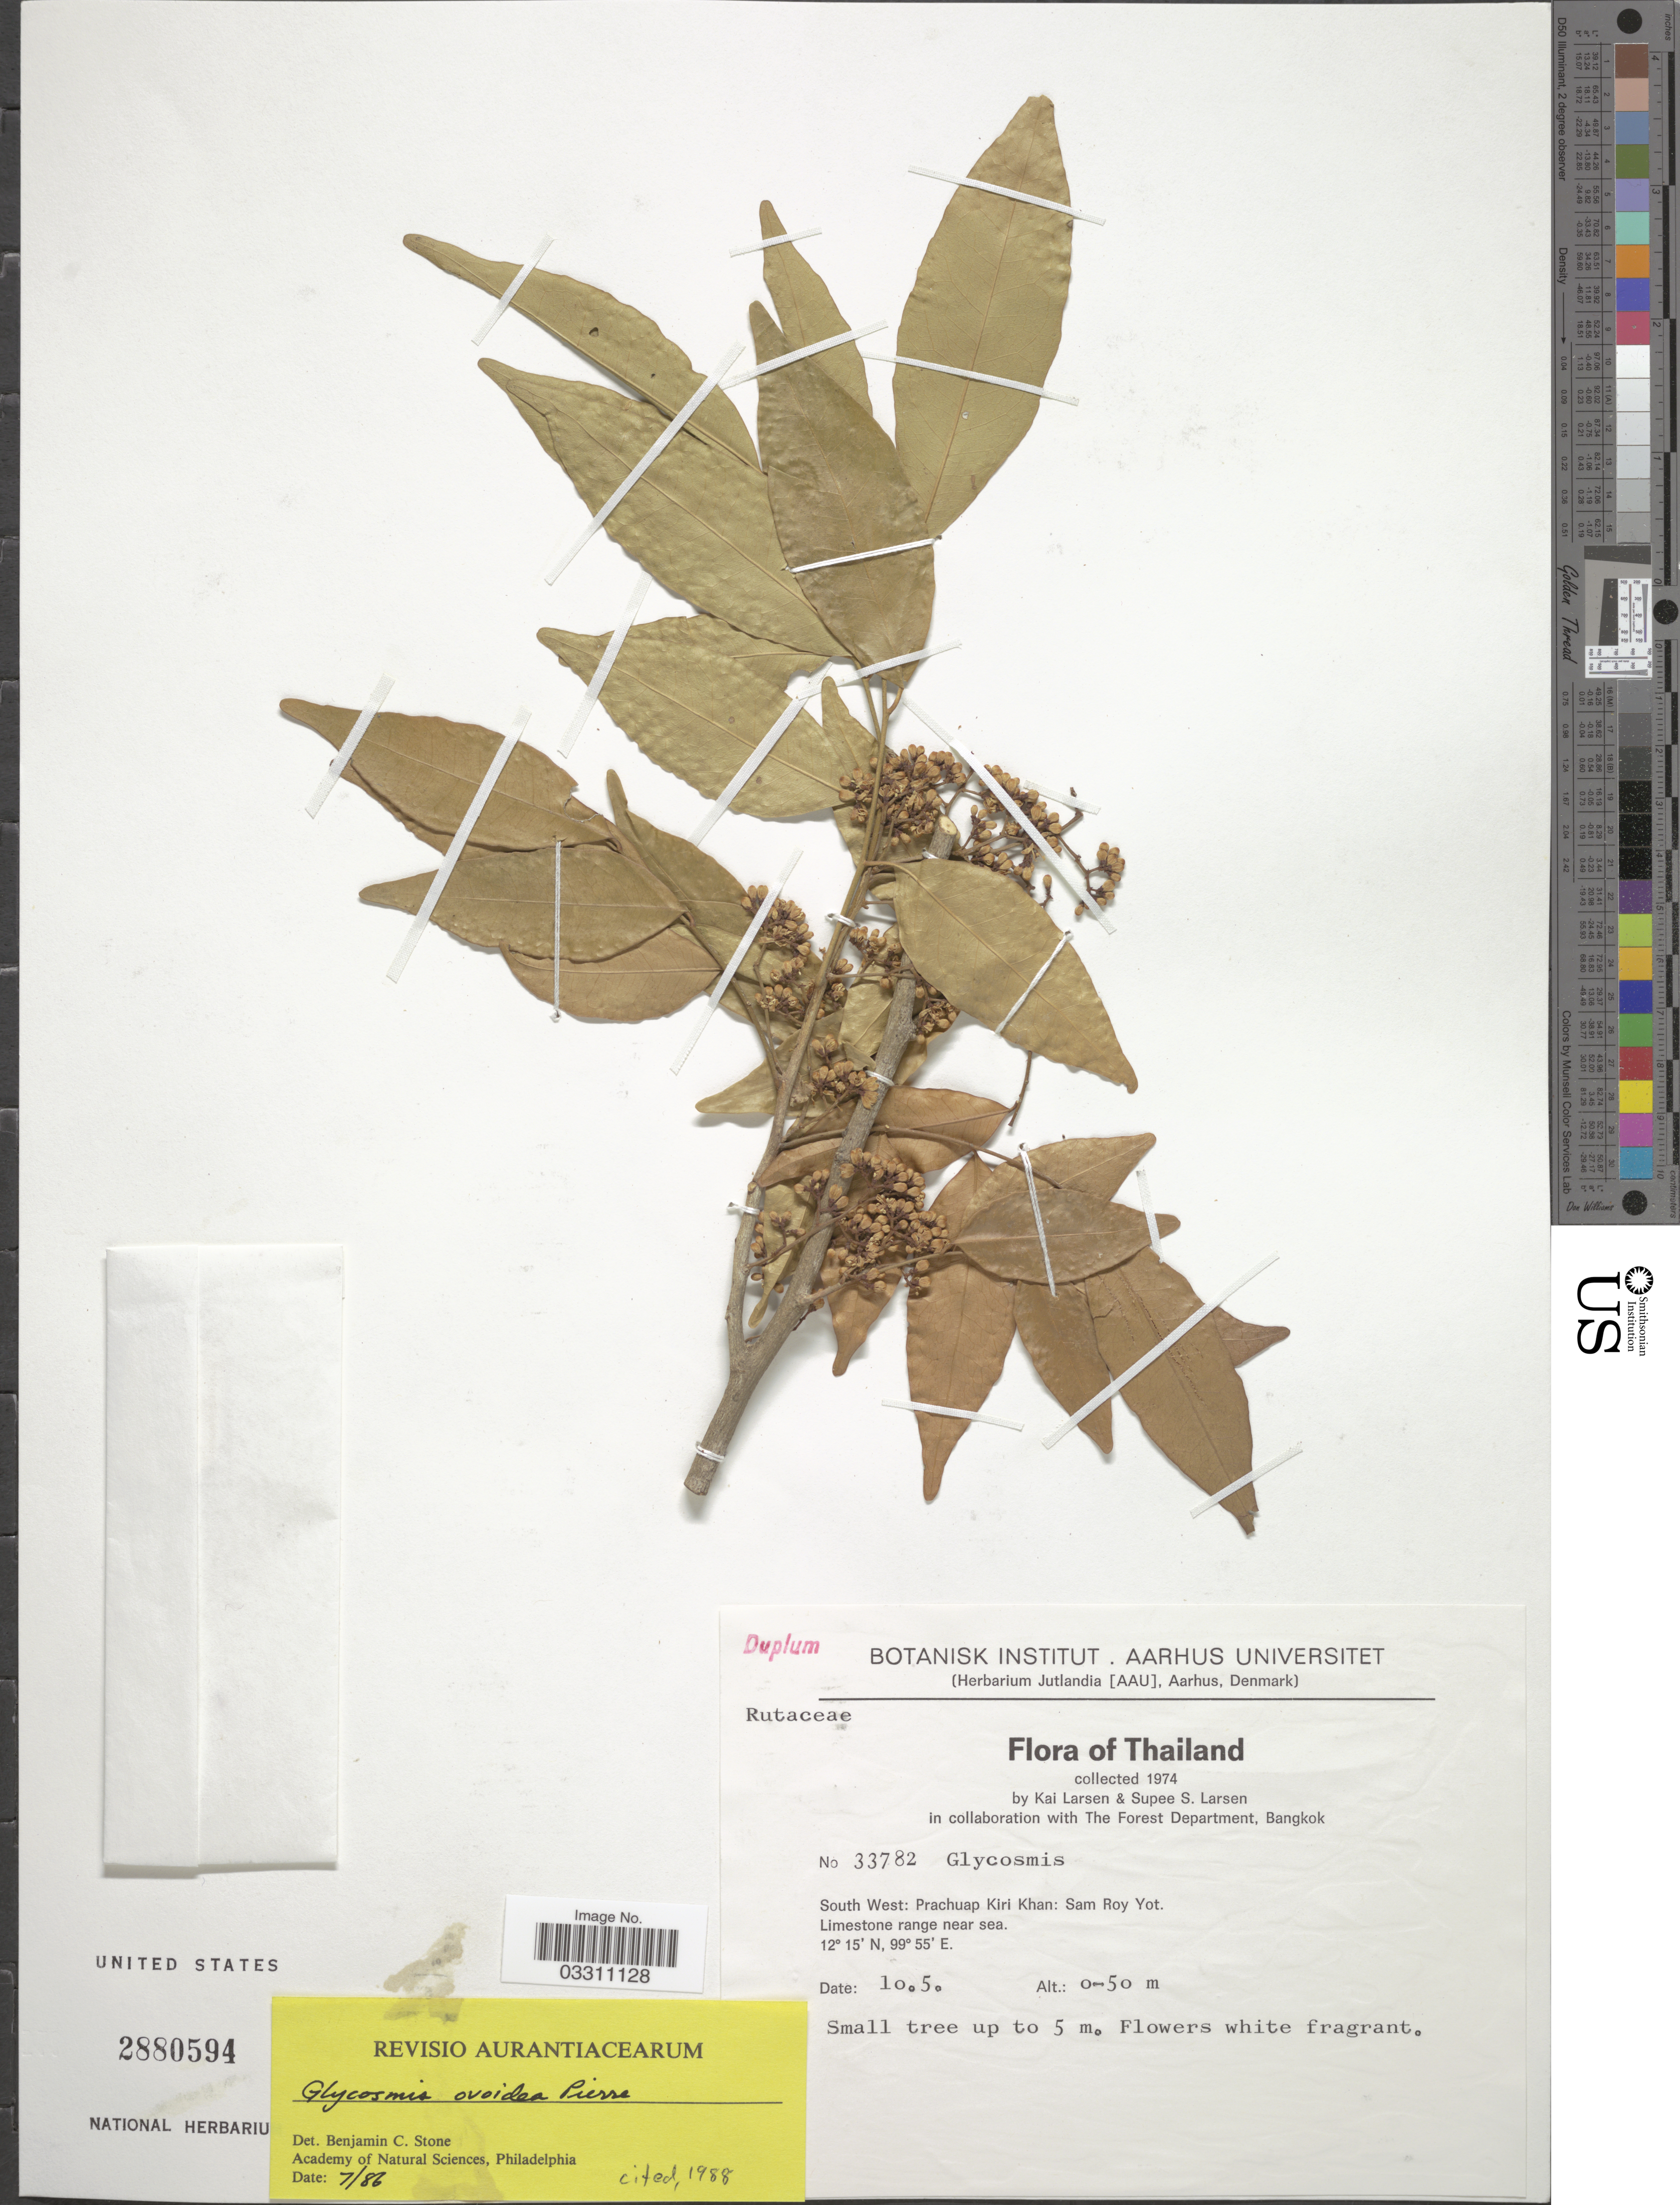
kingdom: Plantae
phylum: Tracheophyta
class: Magnoliopsida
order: Sapindales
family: Rutaceae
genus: Glycosmis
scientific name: Glycosmis ovoidea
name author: Pierre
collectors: K. Larsen & S. Larsen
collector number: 33782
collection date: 1974-05-10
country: Thailand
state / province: Prachuap Khiri Khan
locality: South West: Sam Roy Yot.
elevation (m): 0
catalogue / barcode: US 2880594